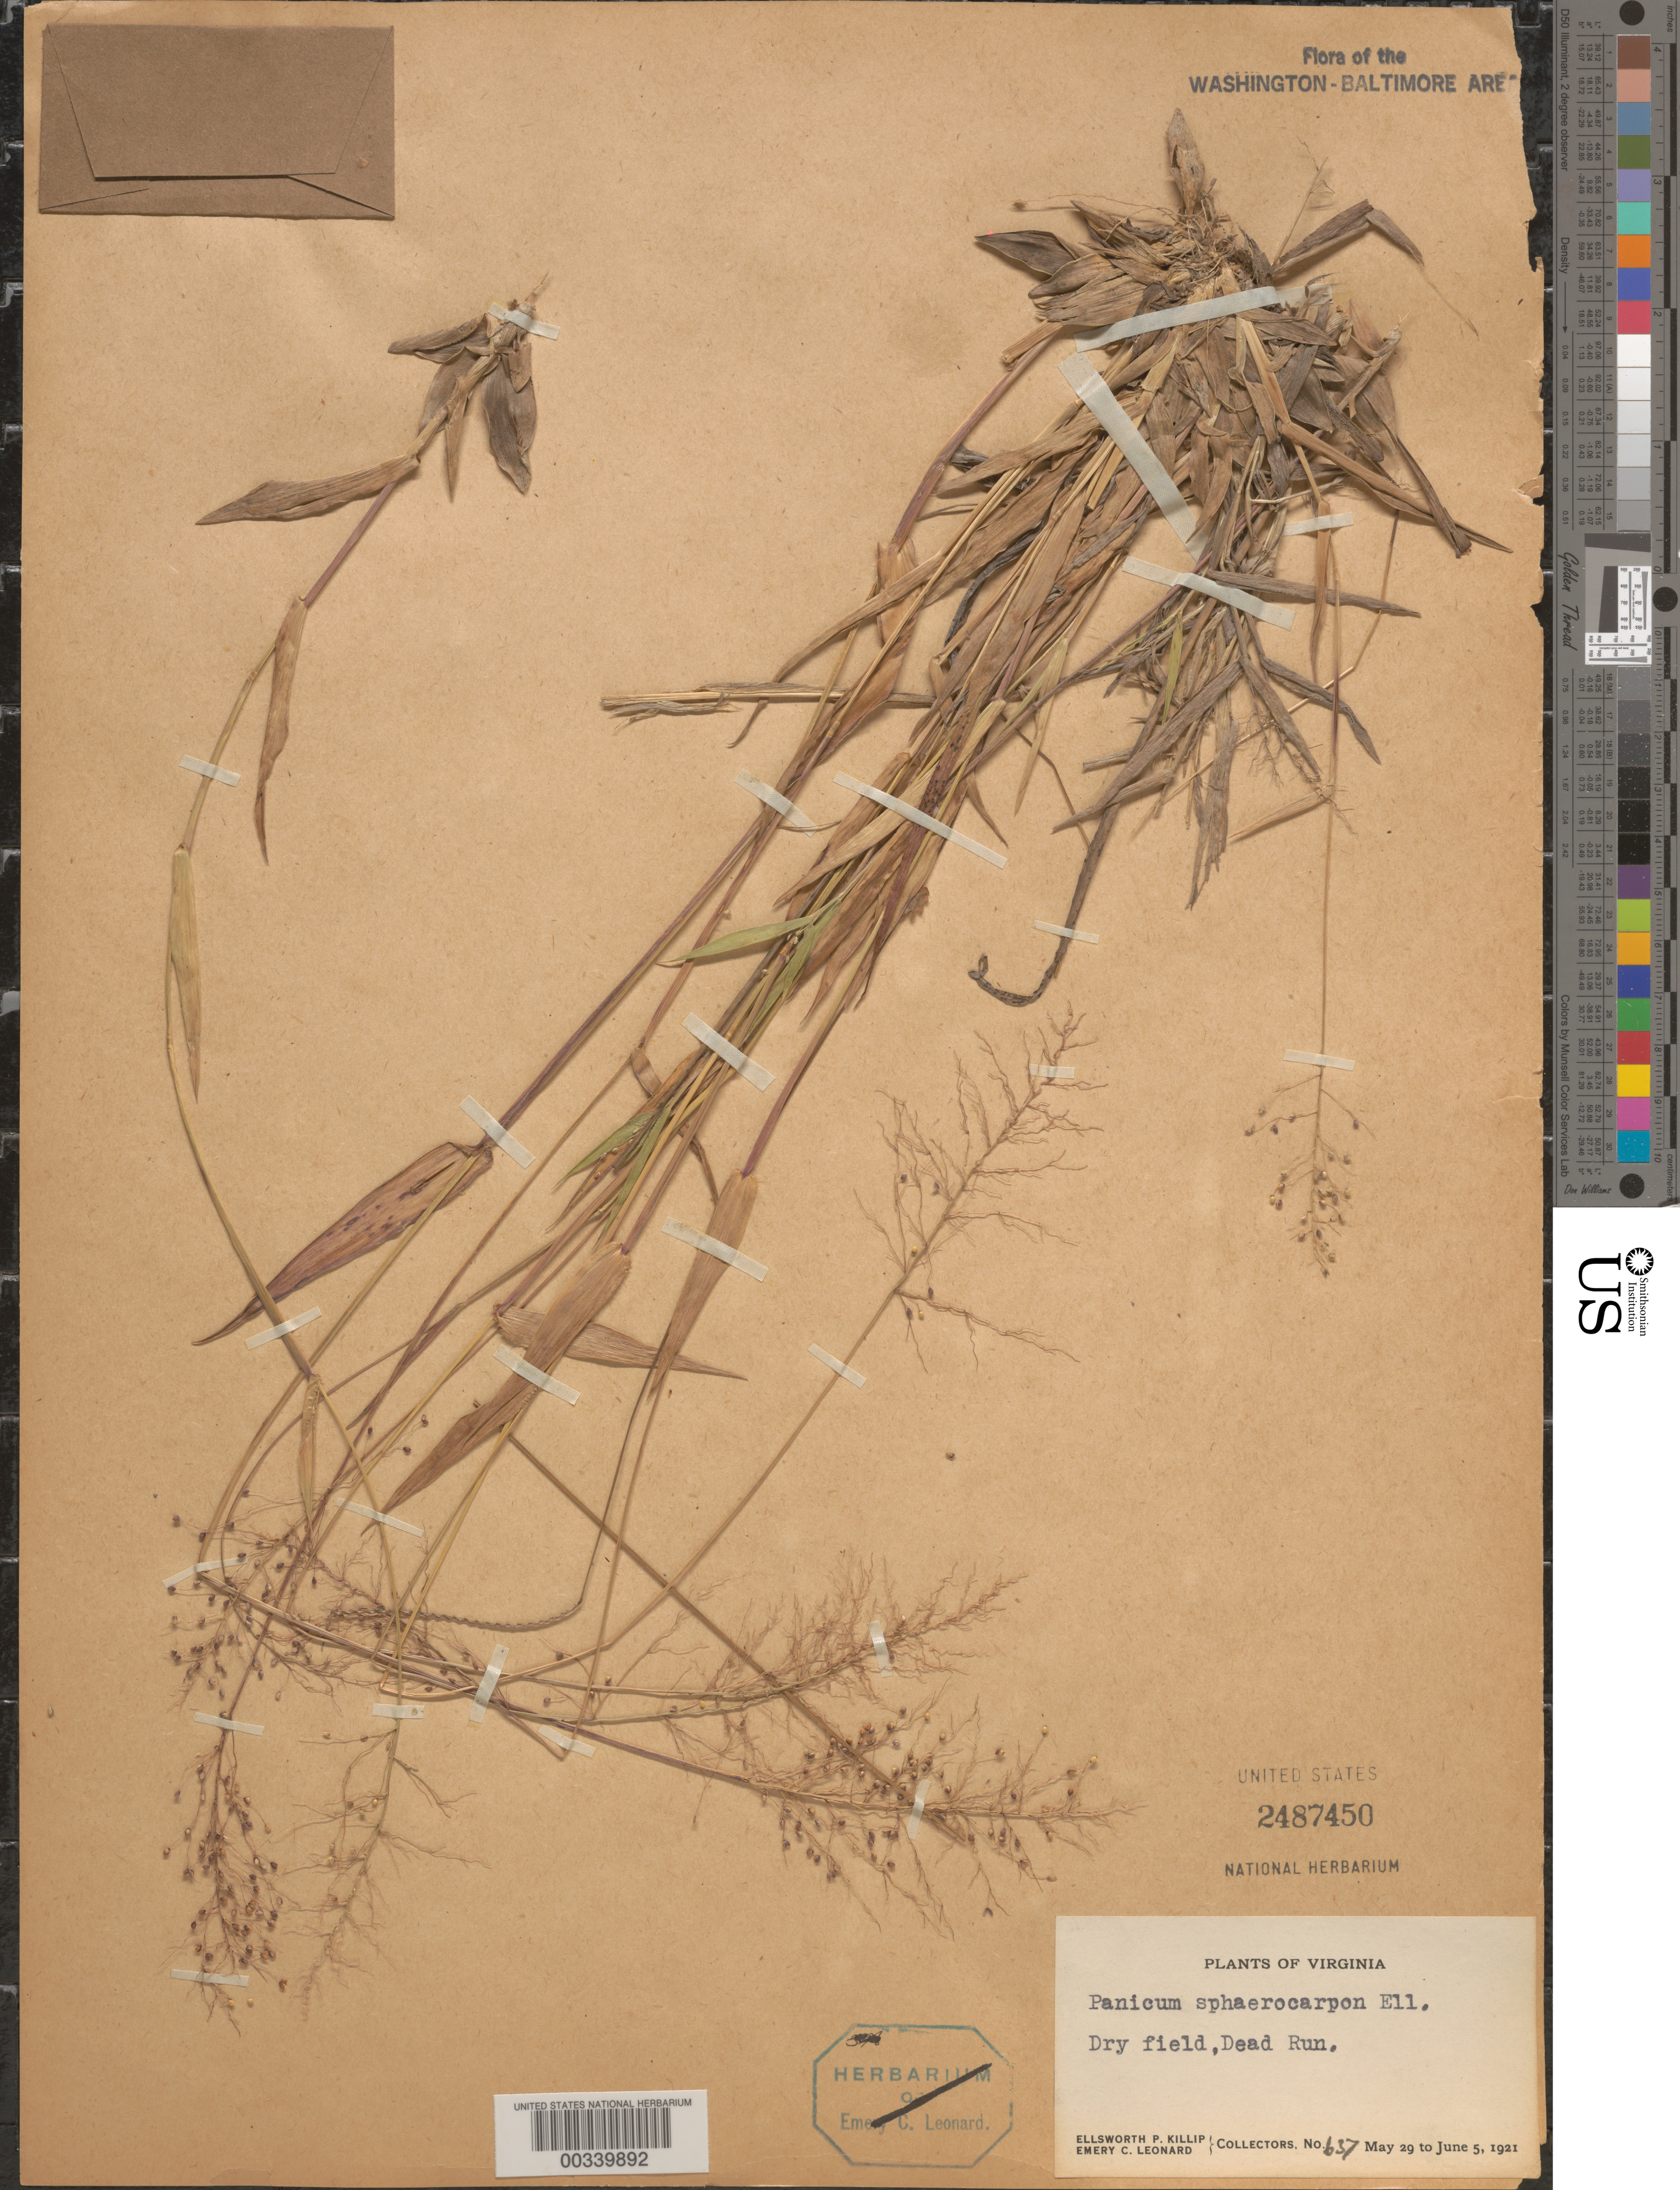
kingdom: Plantae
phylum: Tracheophyta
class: Liliopsida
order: Poales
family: Poaceae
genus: Dichanthelium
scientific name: Dichanthelium sphaerocarpon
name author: (Elliott) Gould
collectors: E. P. Killip & E. C. Leonard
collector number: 637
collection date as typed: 29 May 1921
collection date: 1921-05-29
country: United States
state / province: Virginia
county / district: Fairfax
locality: Dead Run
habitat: Dry field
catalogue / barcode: US 2487450